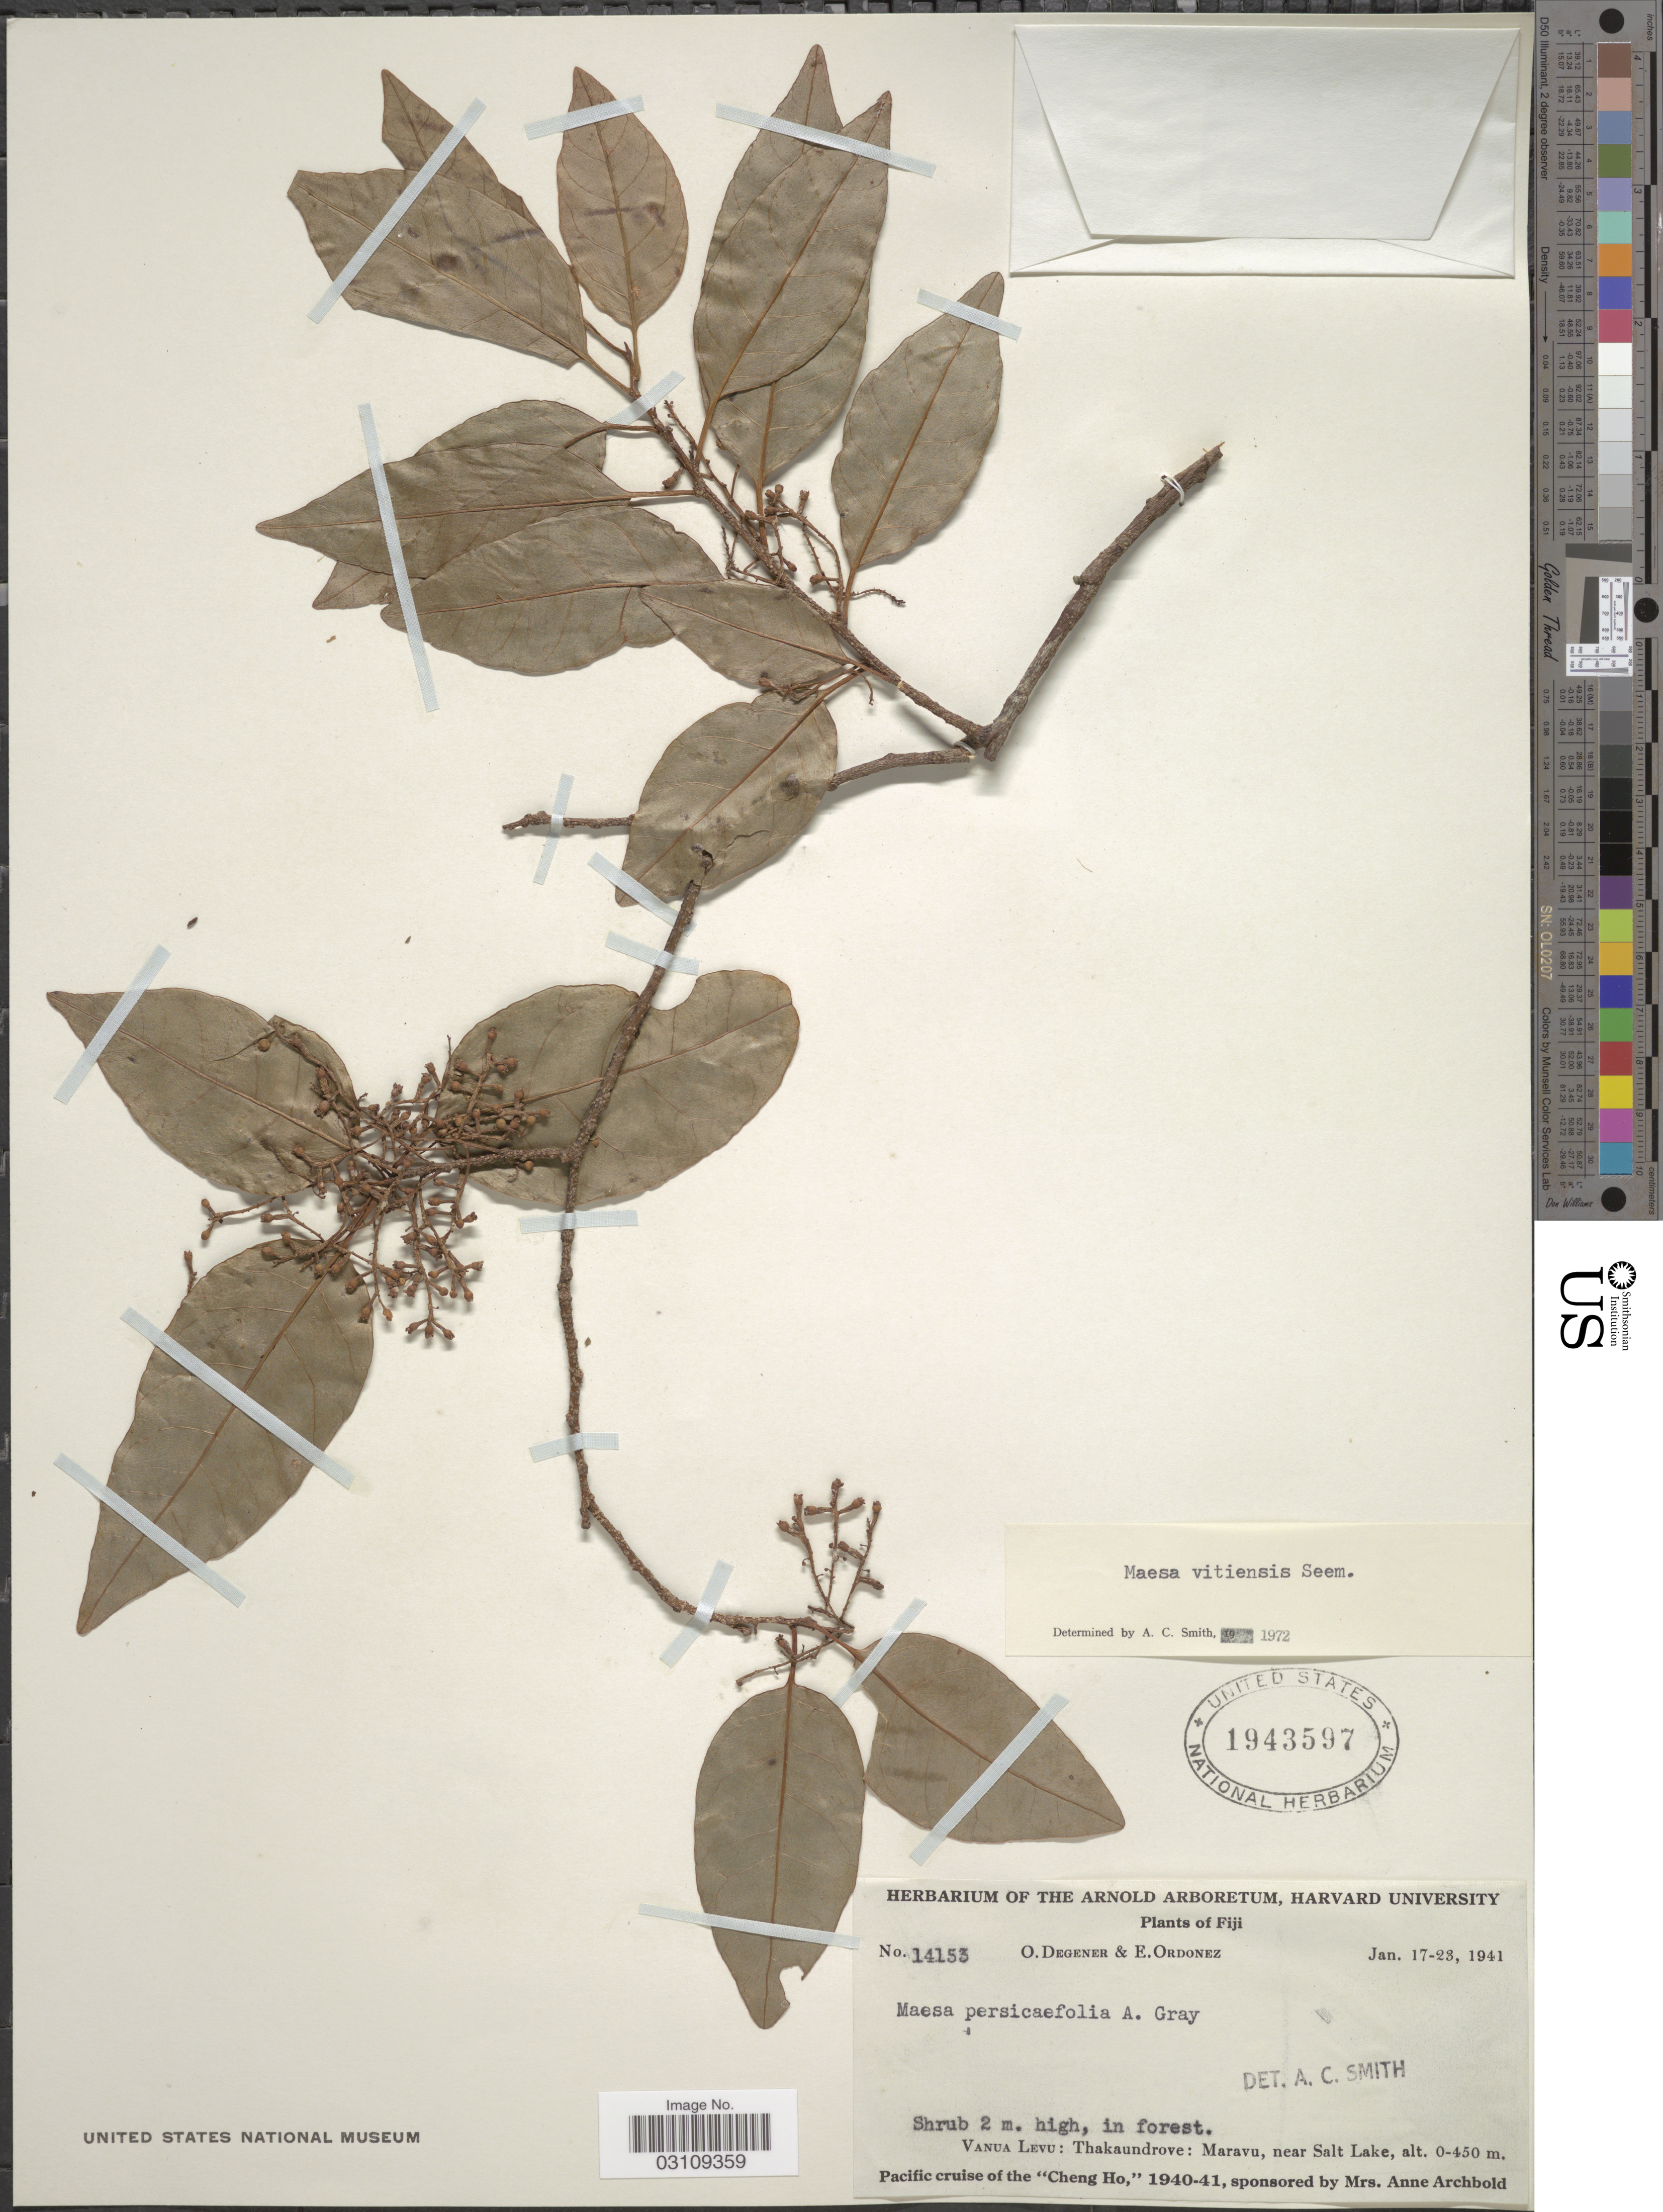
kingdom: Plantae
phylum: Tracheophyta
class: Magnoliopsida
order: Ericales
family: Primulaceae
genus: Maesa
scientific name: Maesa vitiensis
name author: Gillespie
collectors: O. Degener & E. Ordonez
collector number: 14153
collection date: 1941-01-17/1941-01-23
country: Fiji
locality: Vanua Levu: Thakaundrove: Maravu, near Salt Lake.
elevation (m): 0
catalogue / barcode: US 1943597